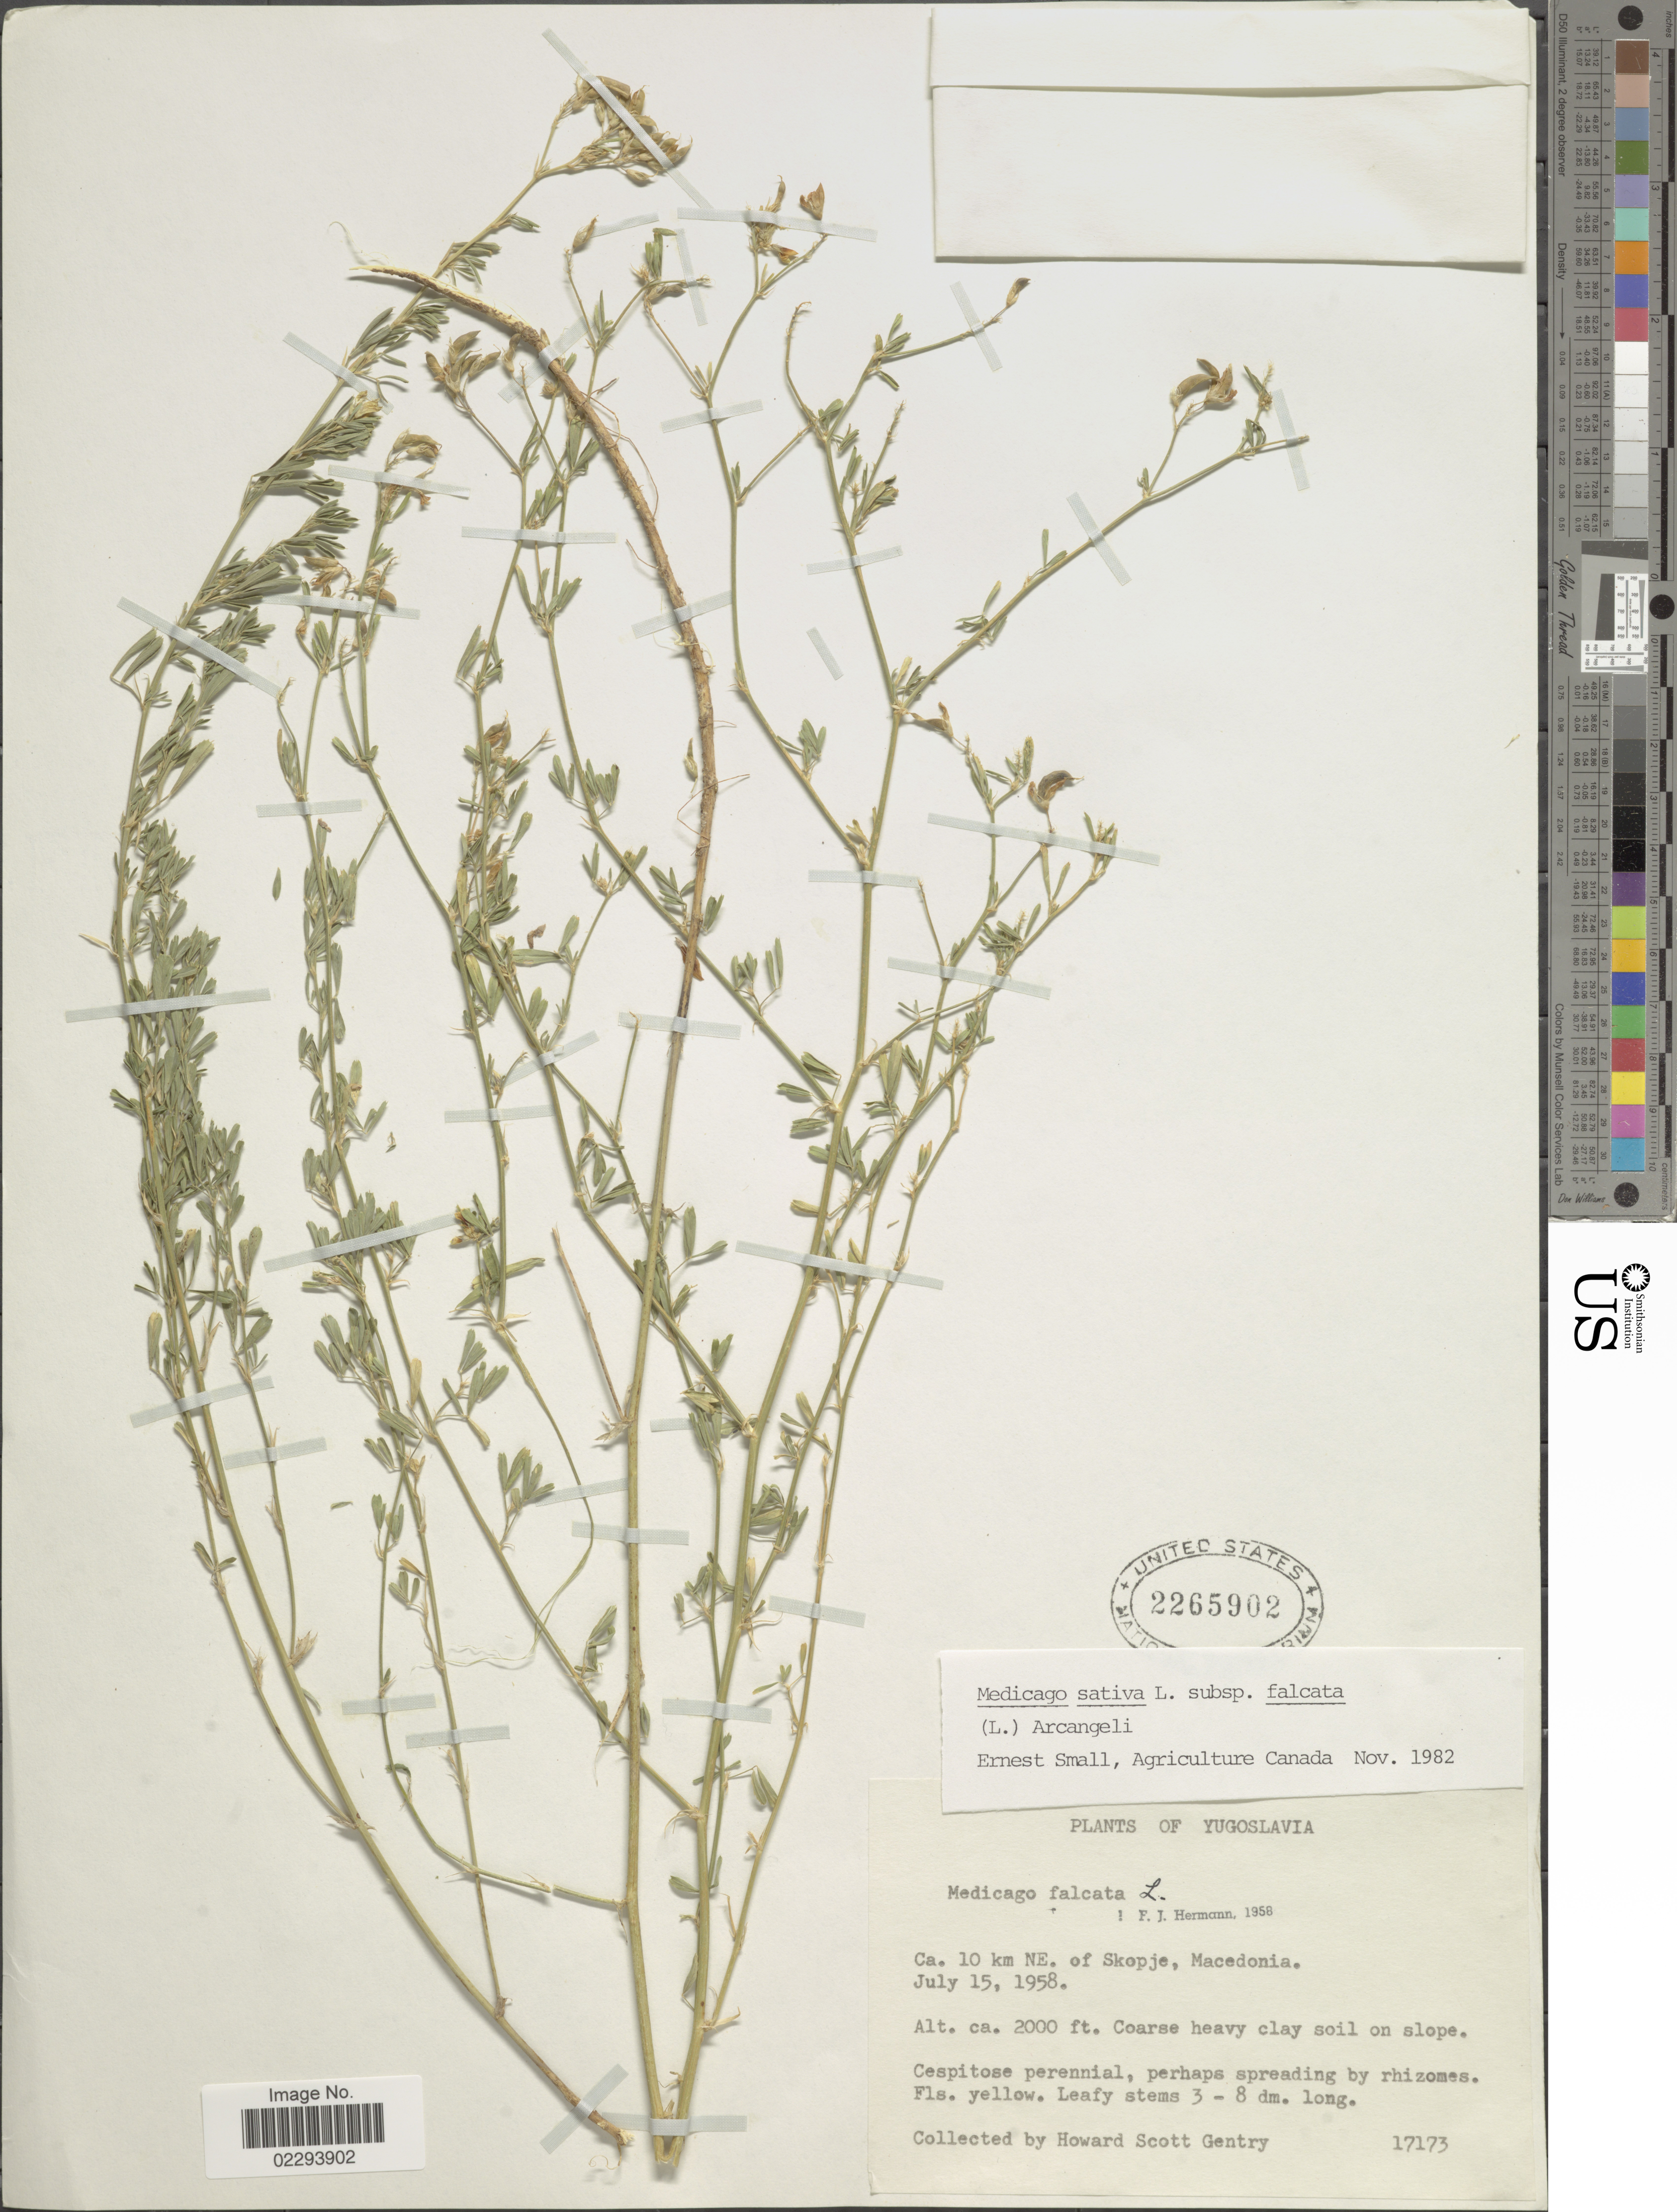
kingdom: Plantae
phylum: Tracheophyta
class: Magnoliopsida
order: Fabales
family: Fabaceae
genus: Medicago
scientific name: Medicago sativa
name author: L.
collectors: H. S. Gentry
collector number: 17173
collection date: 1958-07-15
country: North Macedonia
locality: Ca 10 km NE of Skopje, macedonia.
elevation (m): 610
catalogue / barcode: US 2265902